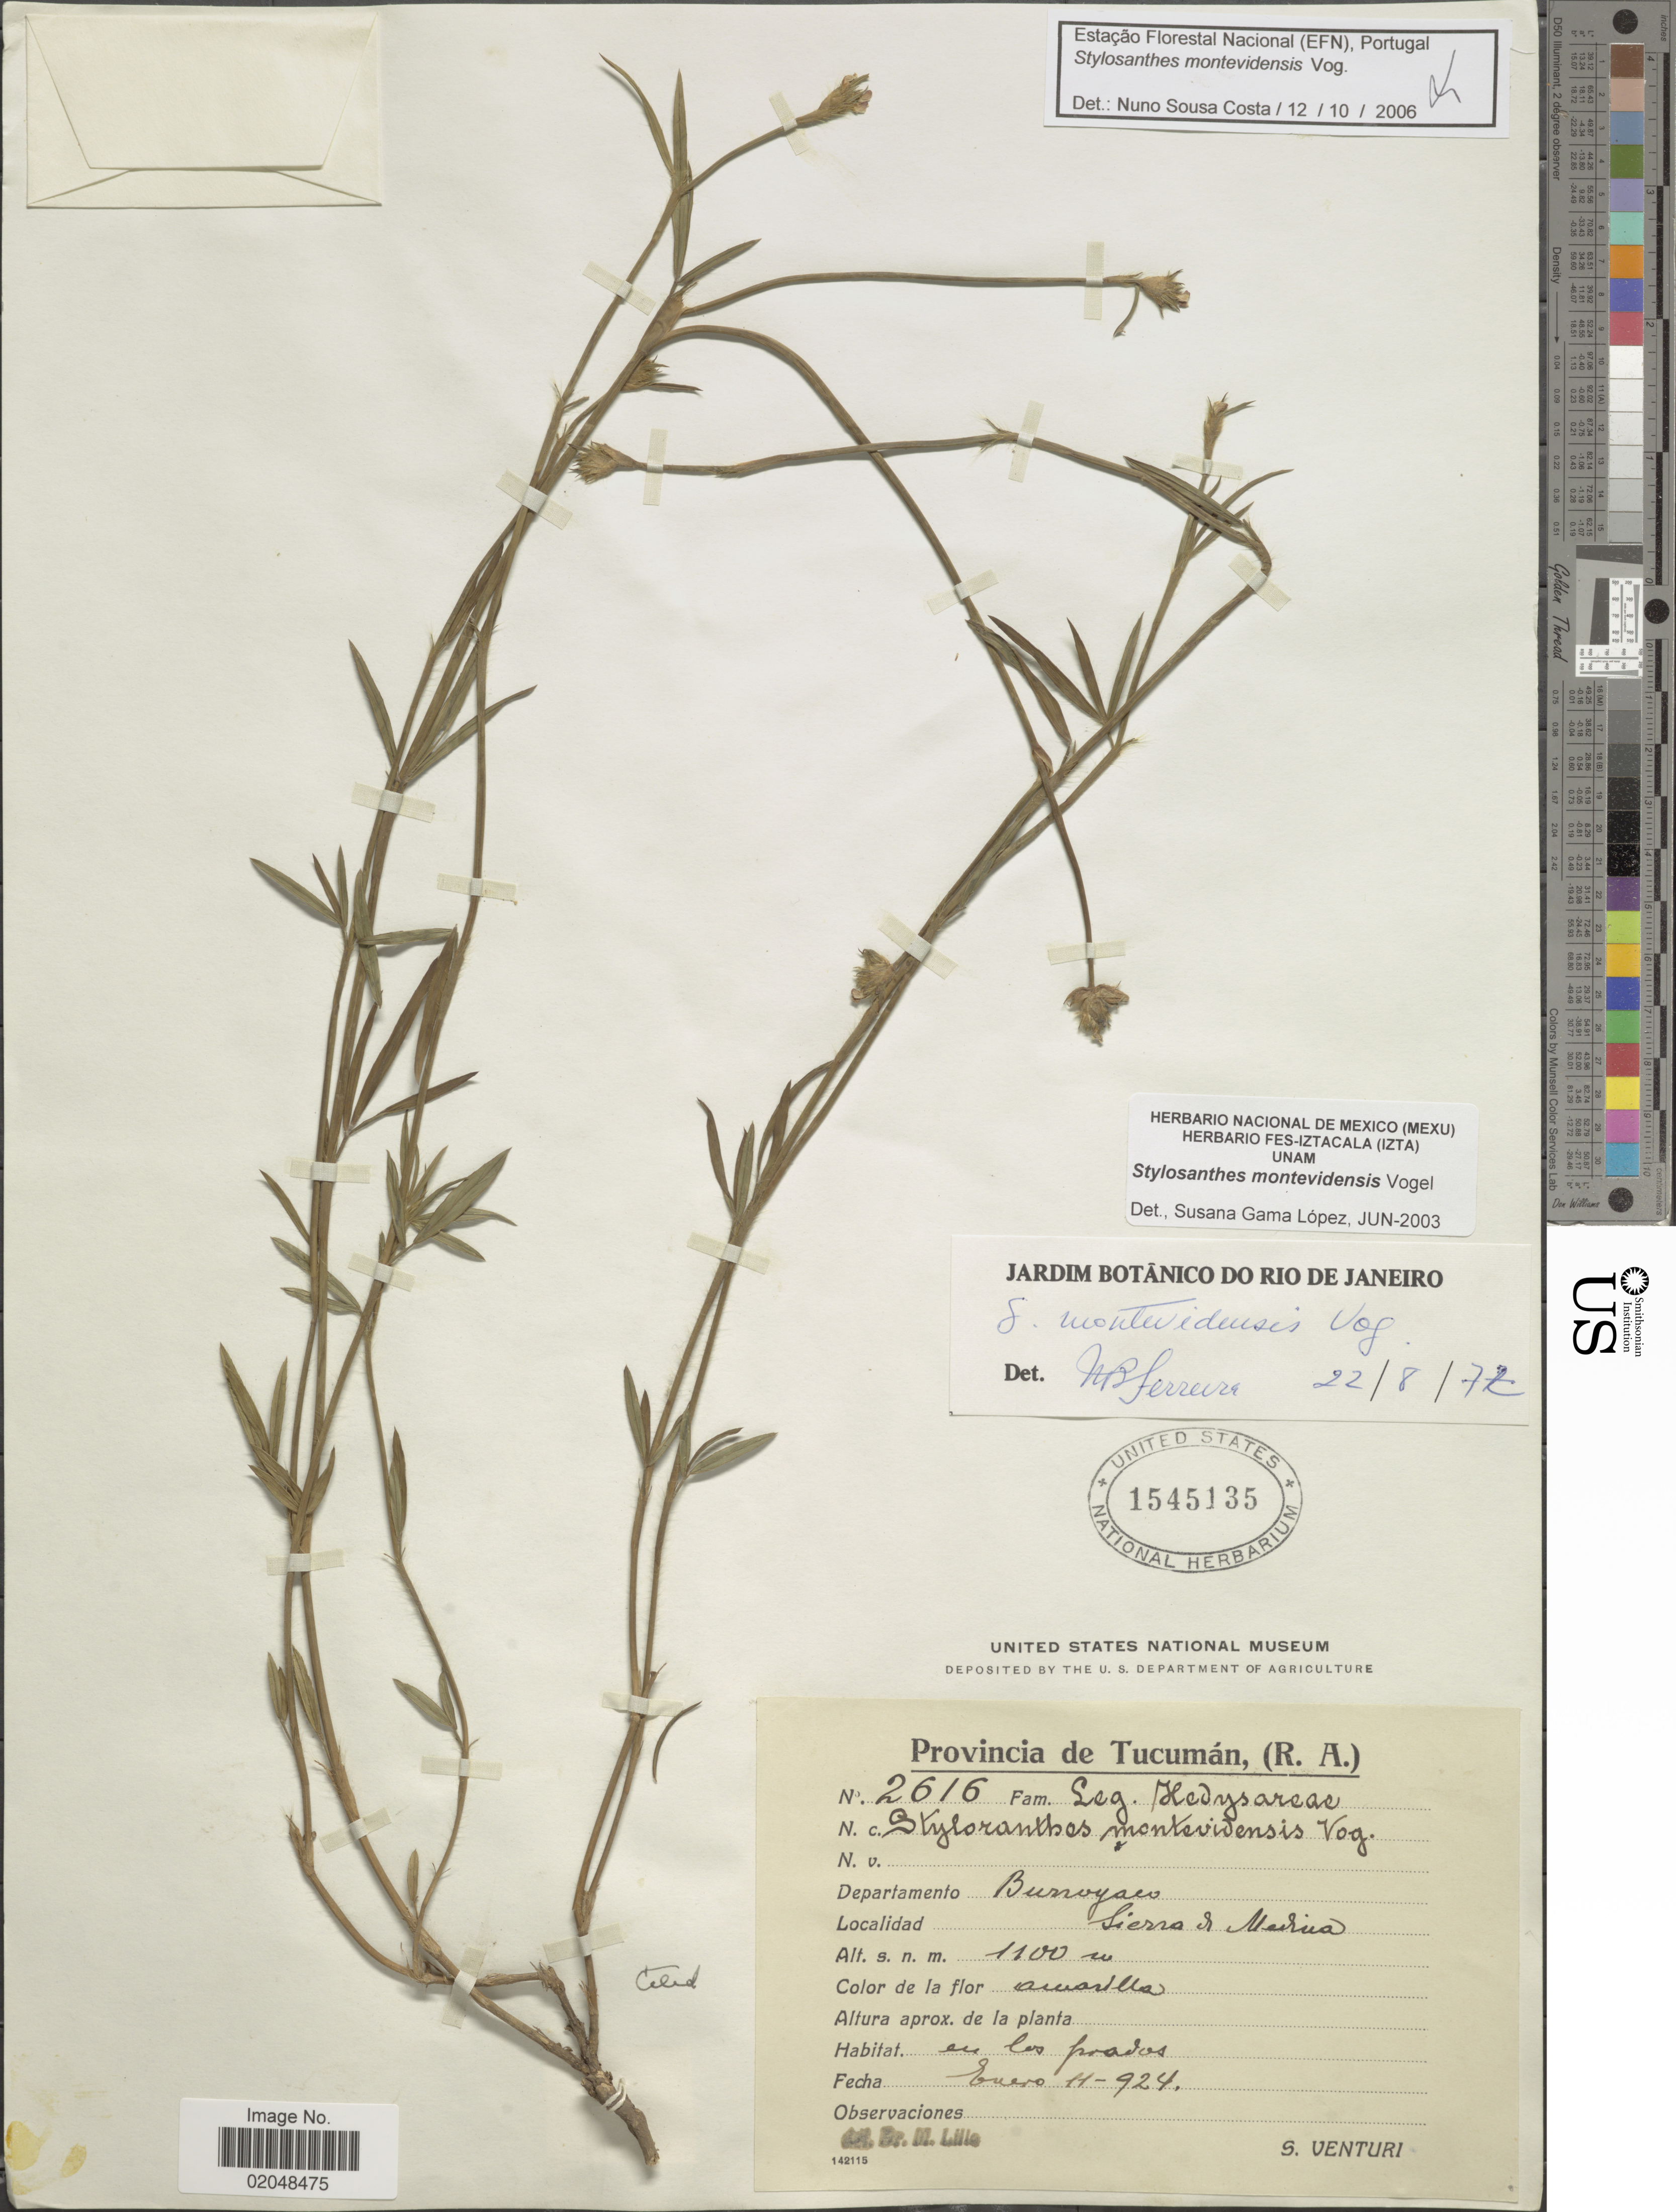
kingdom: Plantae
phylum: Tracheophyta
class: Magnoliopsida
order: Fabales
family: Fabaceae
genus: Stylosanthes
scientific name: Stylosanthes montevidensis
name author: Vogel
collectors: S. Venturi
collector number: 2616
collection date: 1924-01-14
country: Argentina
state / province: Tucuman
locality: Departamento Burruyacu, Sierra de Medina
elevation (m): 1100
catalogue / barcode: US 1545135